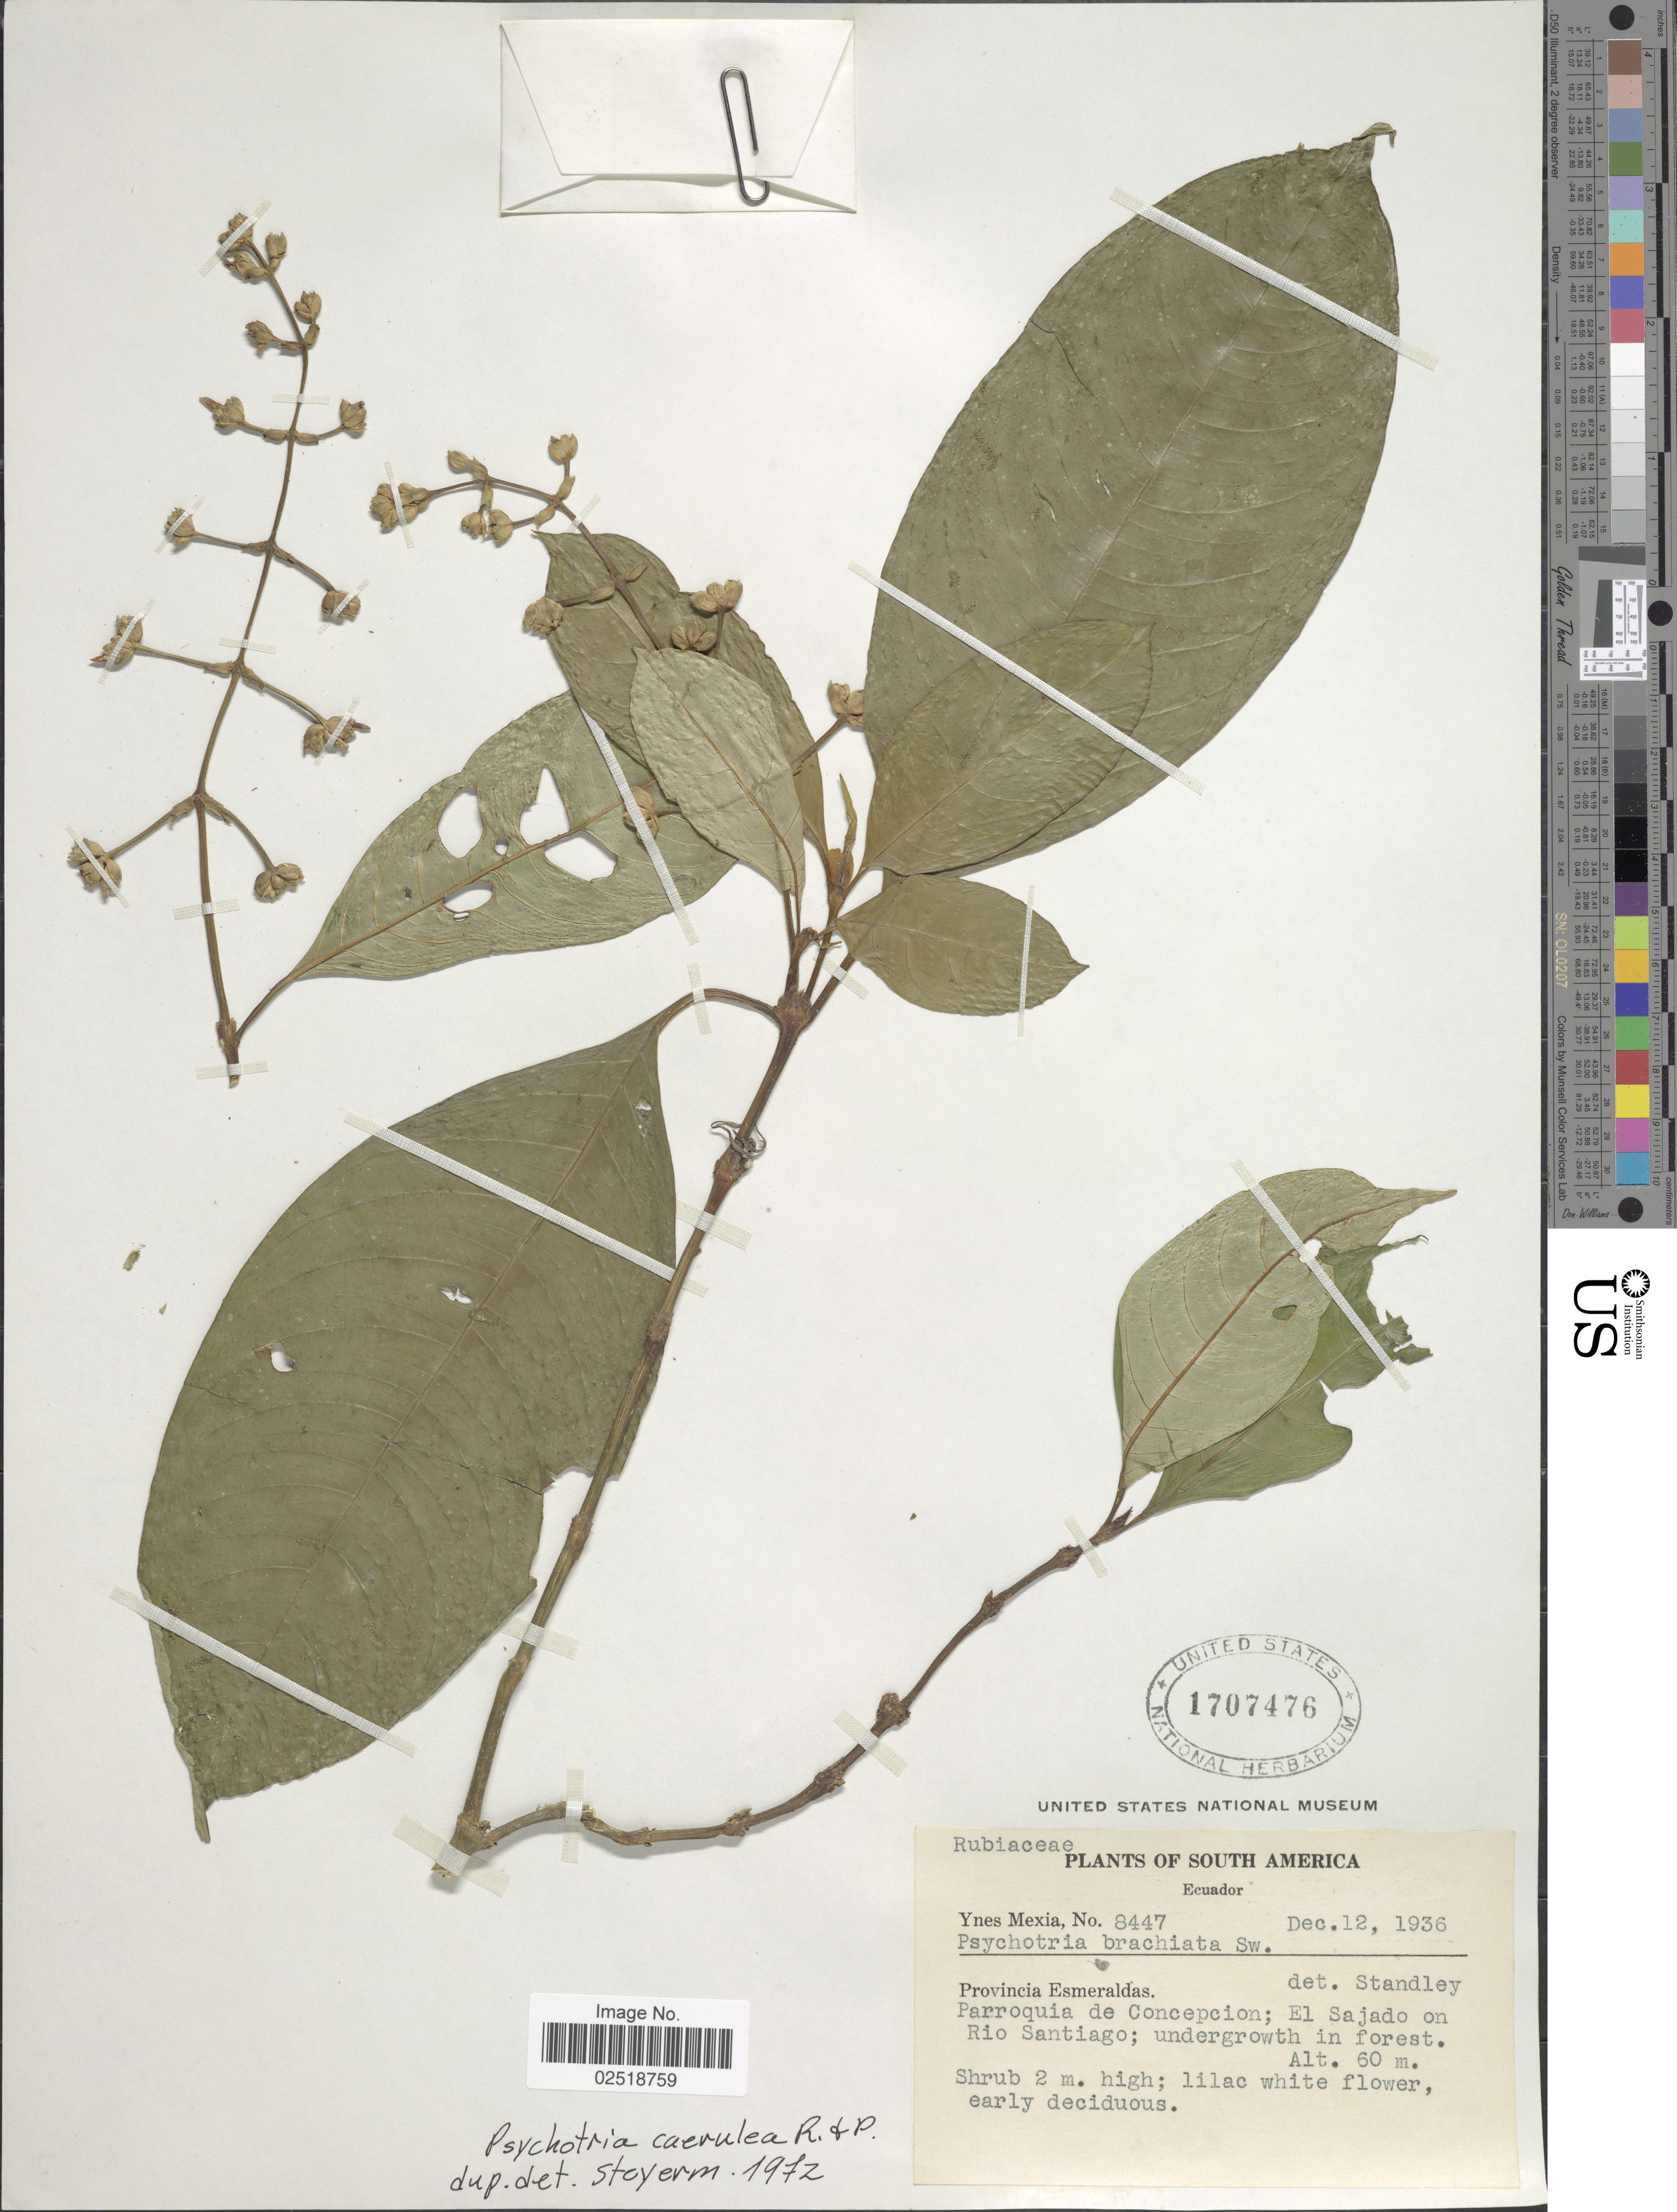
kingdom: Plantae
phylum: Tracheophyta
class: Magnoliopsida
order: Gentianales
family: Rubiaceae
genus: Psychotria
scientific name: Psychotria caerulea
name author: Ruiz & Pav.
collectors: Y. Mexia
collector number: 8447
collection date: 1936-12-12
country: Ecuador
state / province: Esmeraldas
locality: Parroquia de Concepcion; El Sajado on Rio Santiago; undergrowth in forest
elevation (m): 60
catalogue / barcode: US 1707476